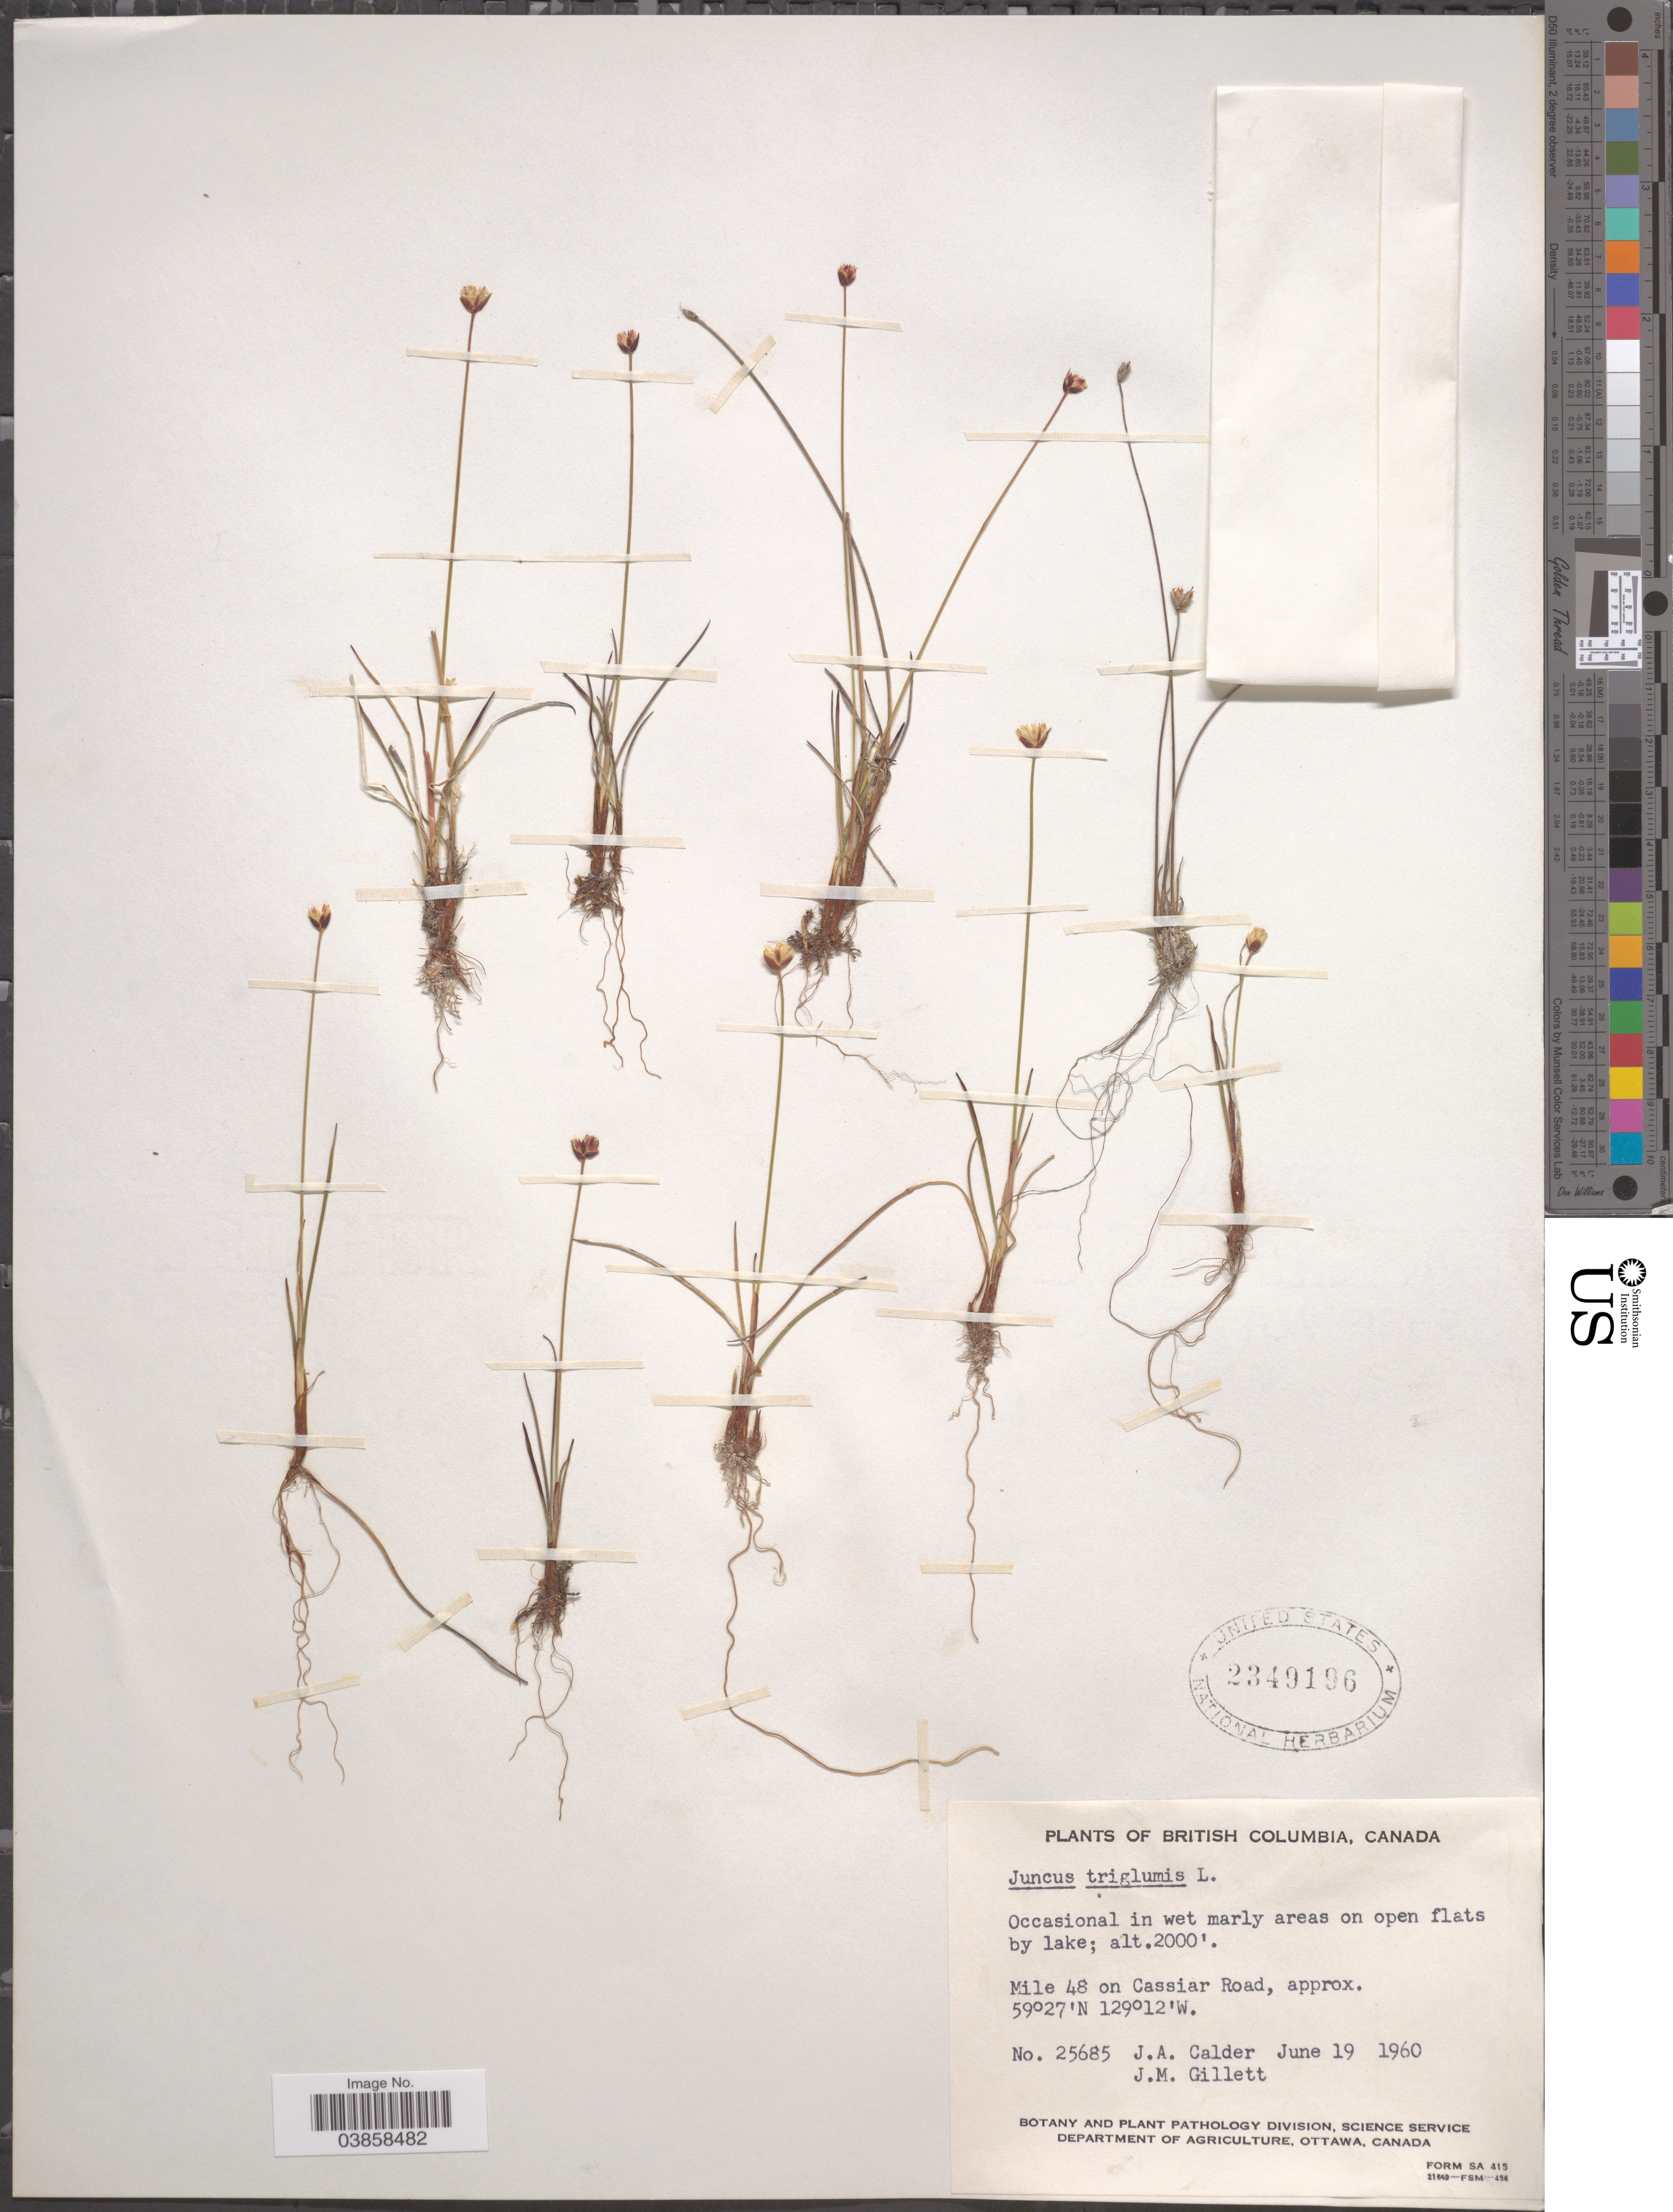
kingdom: Plantae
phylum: Tracheophyta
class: Liliopsida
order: Poales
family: Juncaceae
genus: Juncus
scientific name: Juncus triglumis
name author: L.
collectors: J. A. Calder & J. M. Gillett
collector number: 25685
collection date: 1960-06-19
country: Canada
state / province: British Columbia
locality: Mile 48 on Cassiar Road.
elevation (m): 610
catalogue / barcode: US 2349196